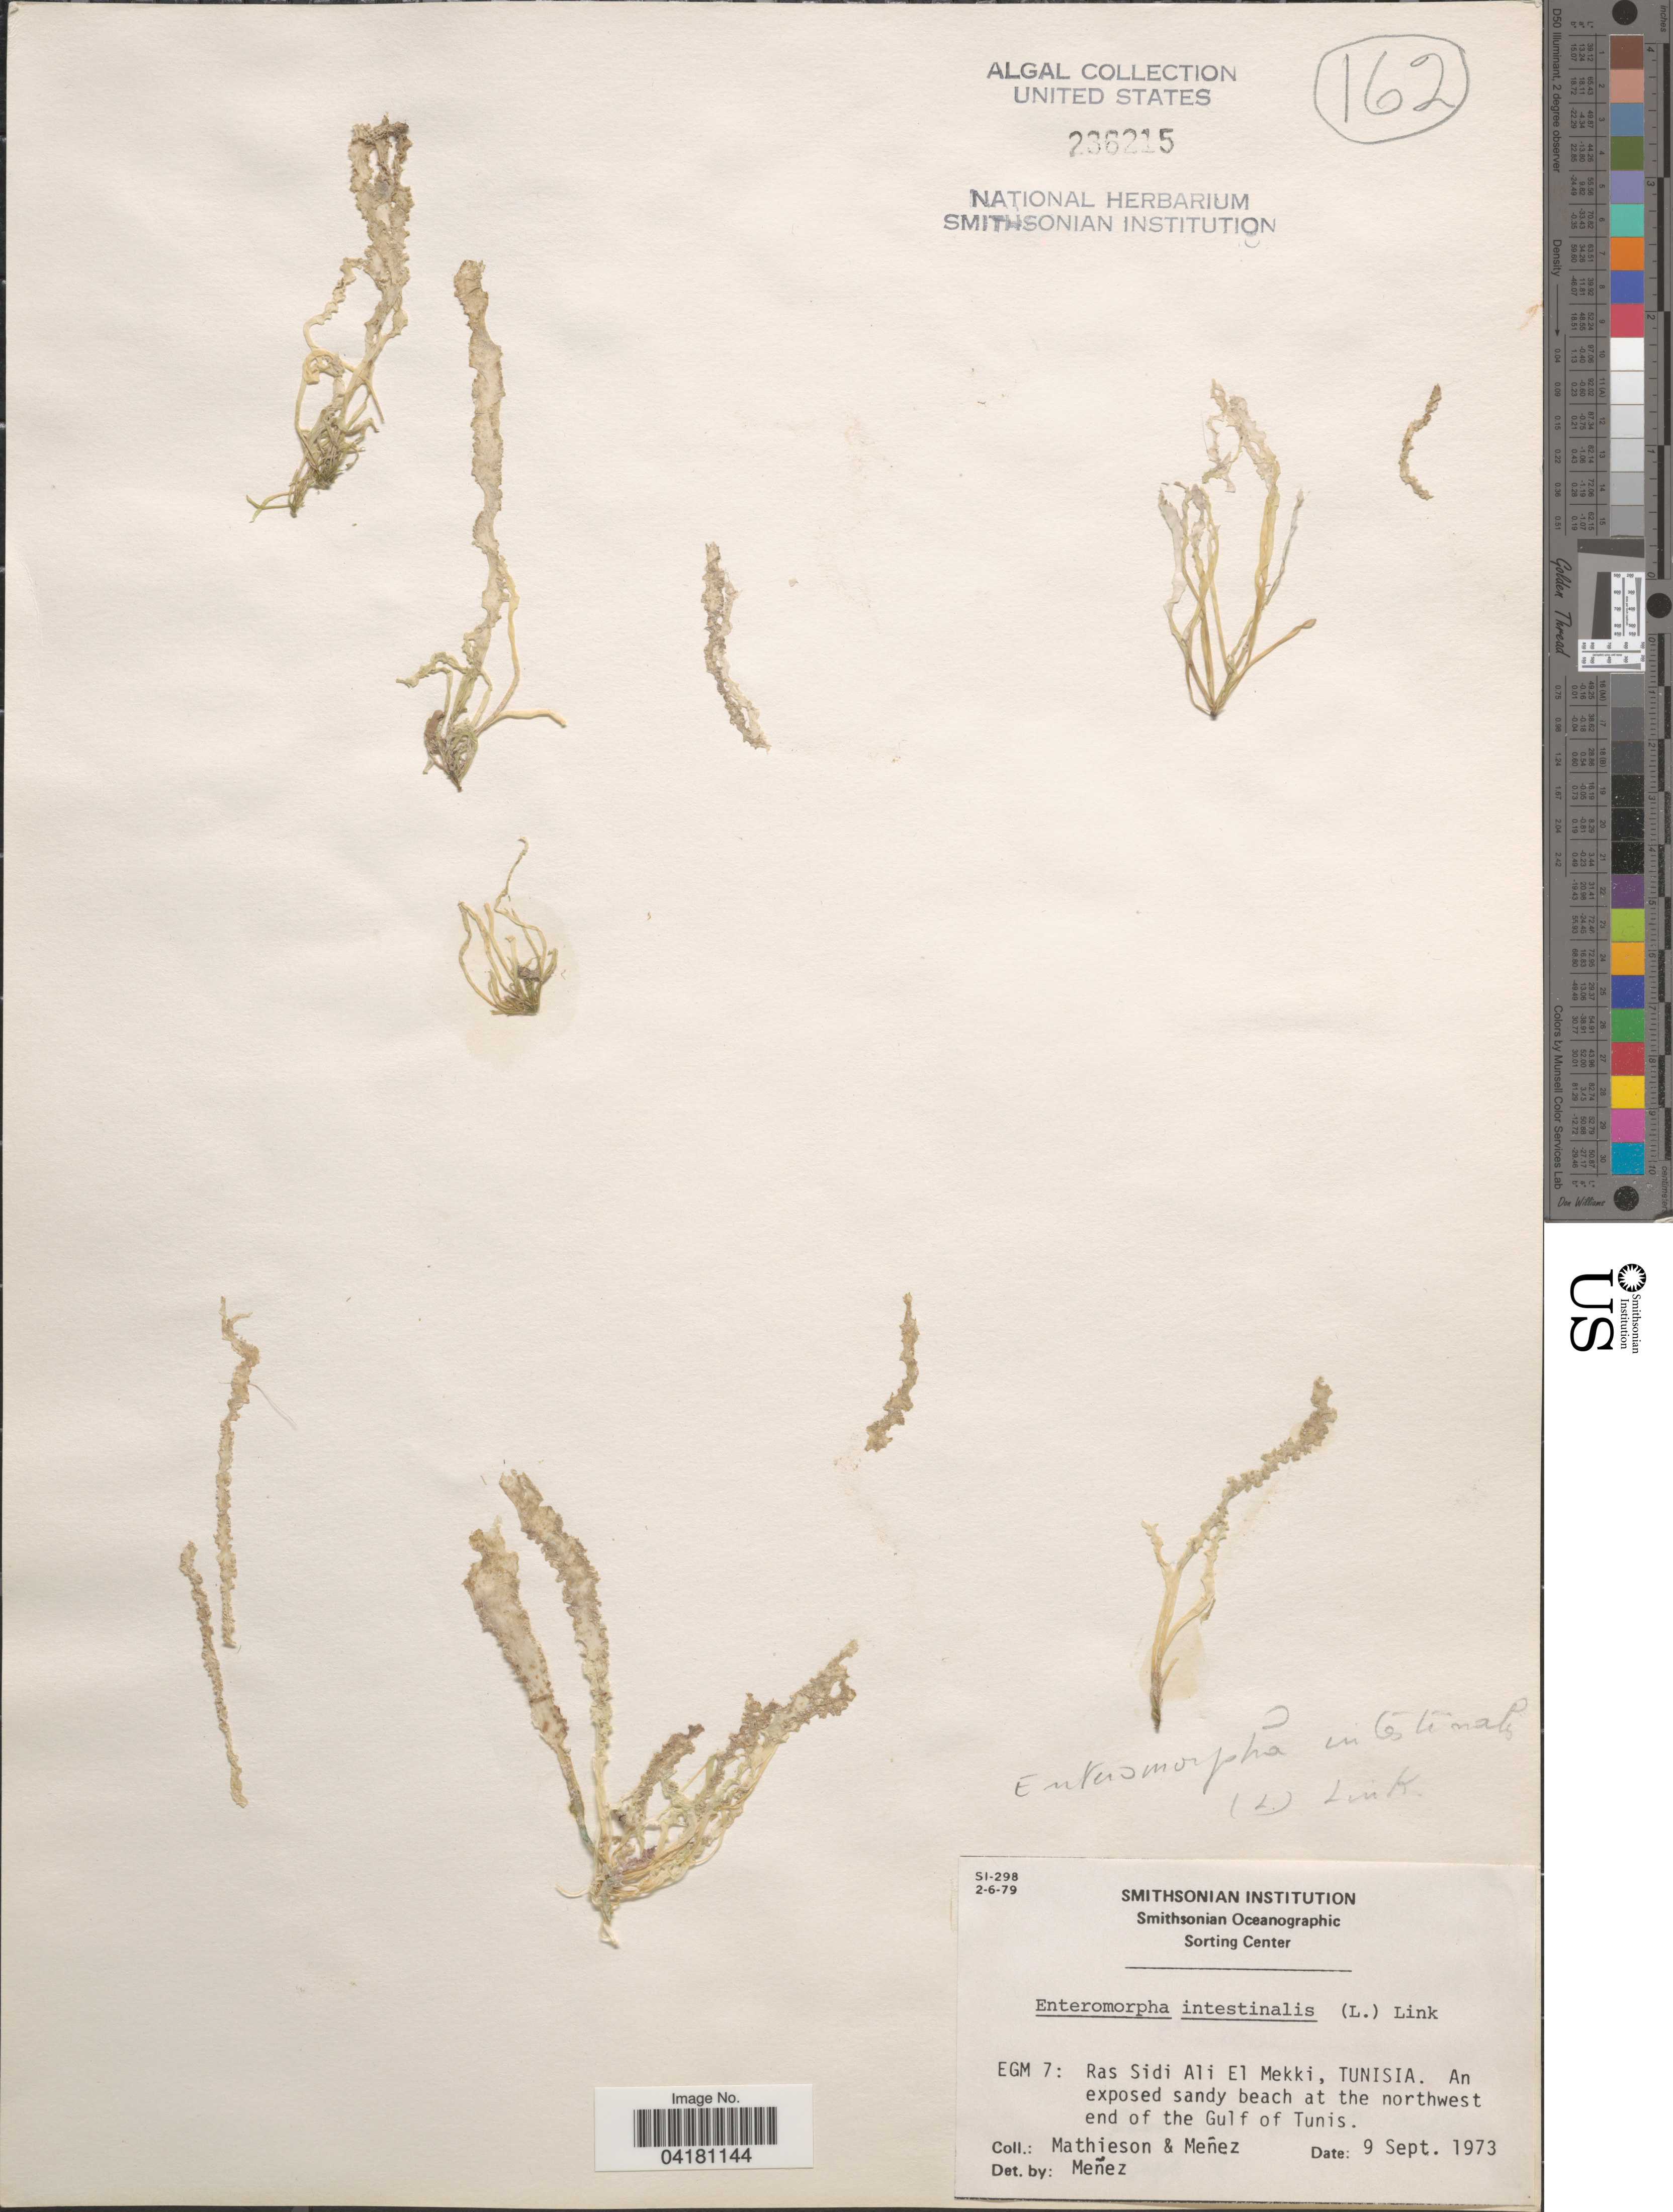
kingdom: Plantae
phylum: Chlorophyta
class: Ulvophyceae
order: Ulvales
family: Ulvaceae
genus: Ulva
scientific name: Ulva intestinalis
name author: L.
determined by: Algae name updating Project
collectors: Mathieson & Menez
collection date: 1973-09-09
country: Tunisia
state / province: Tunis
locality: EGM 7: Ras Sidi Ali El Mekki. An exposed sandy beach at the northwest end of the Gulf of Tunis.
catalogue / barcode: US 236215